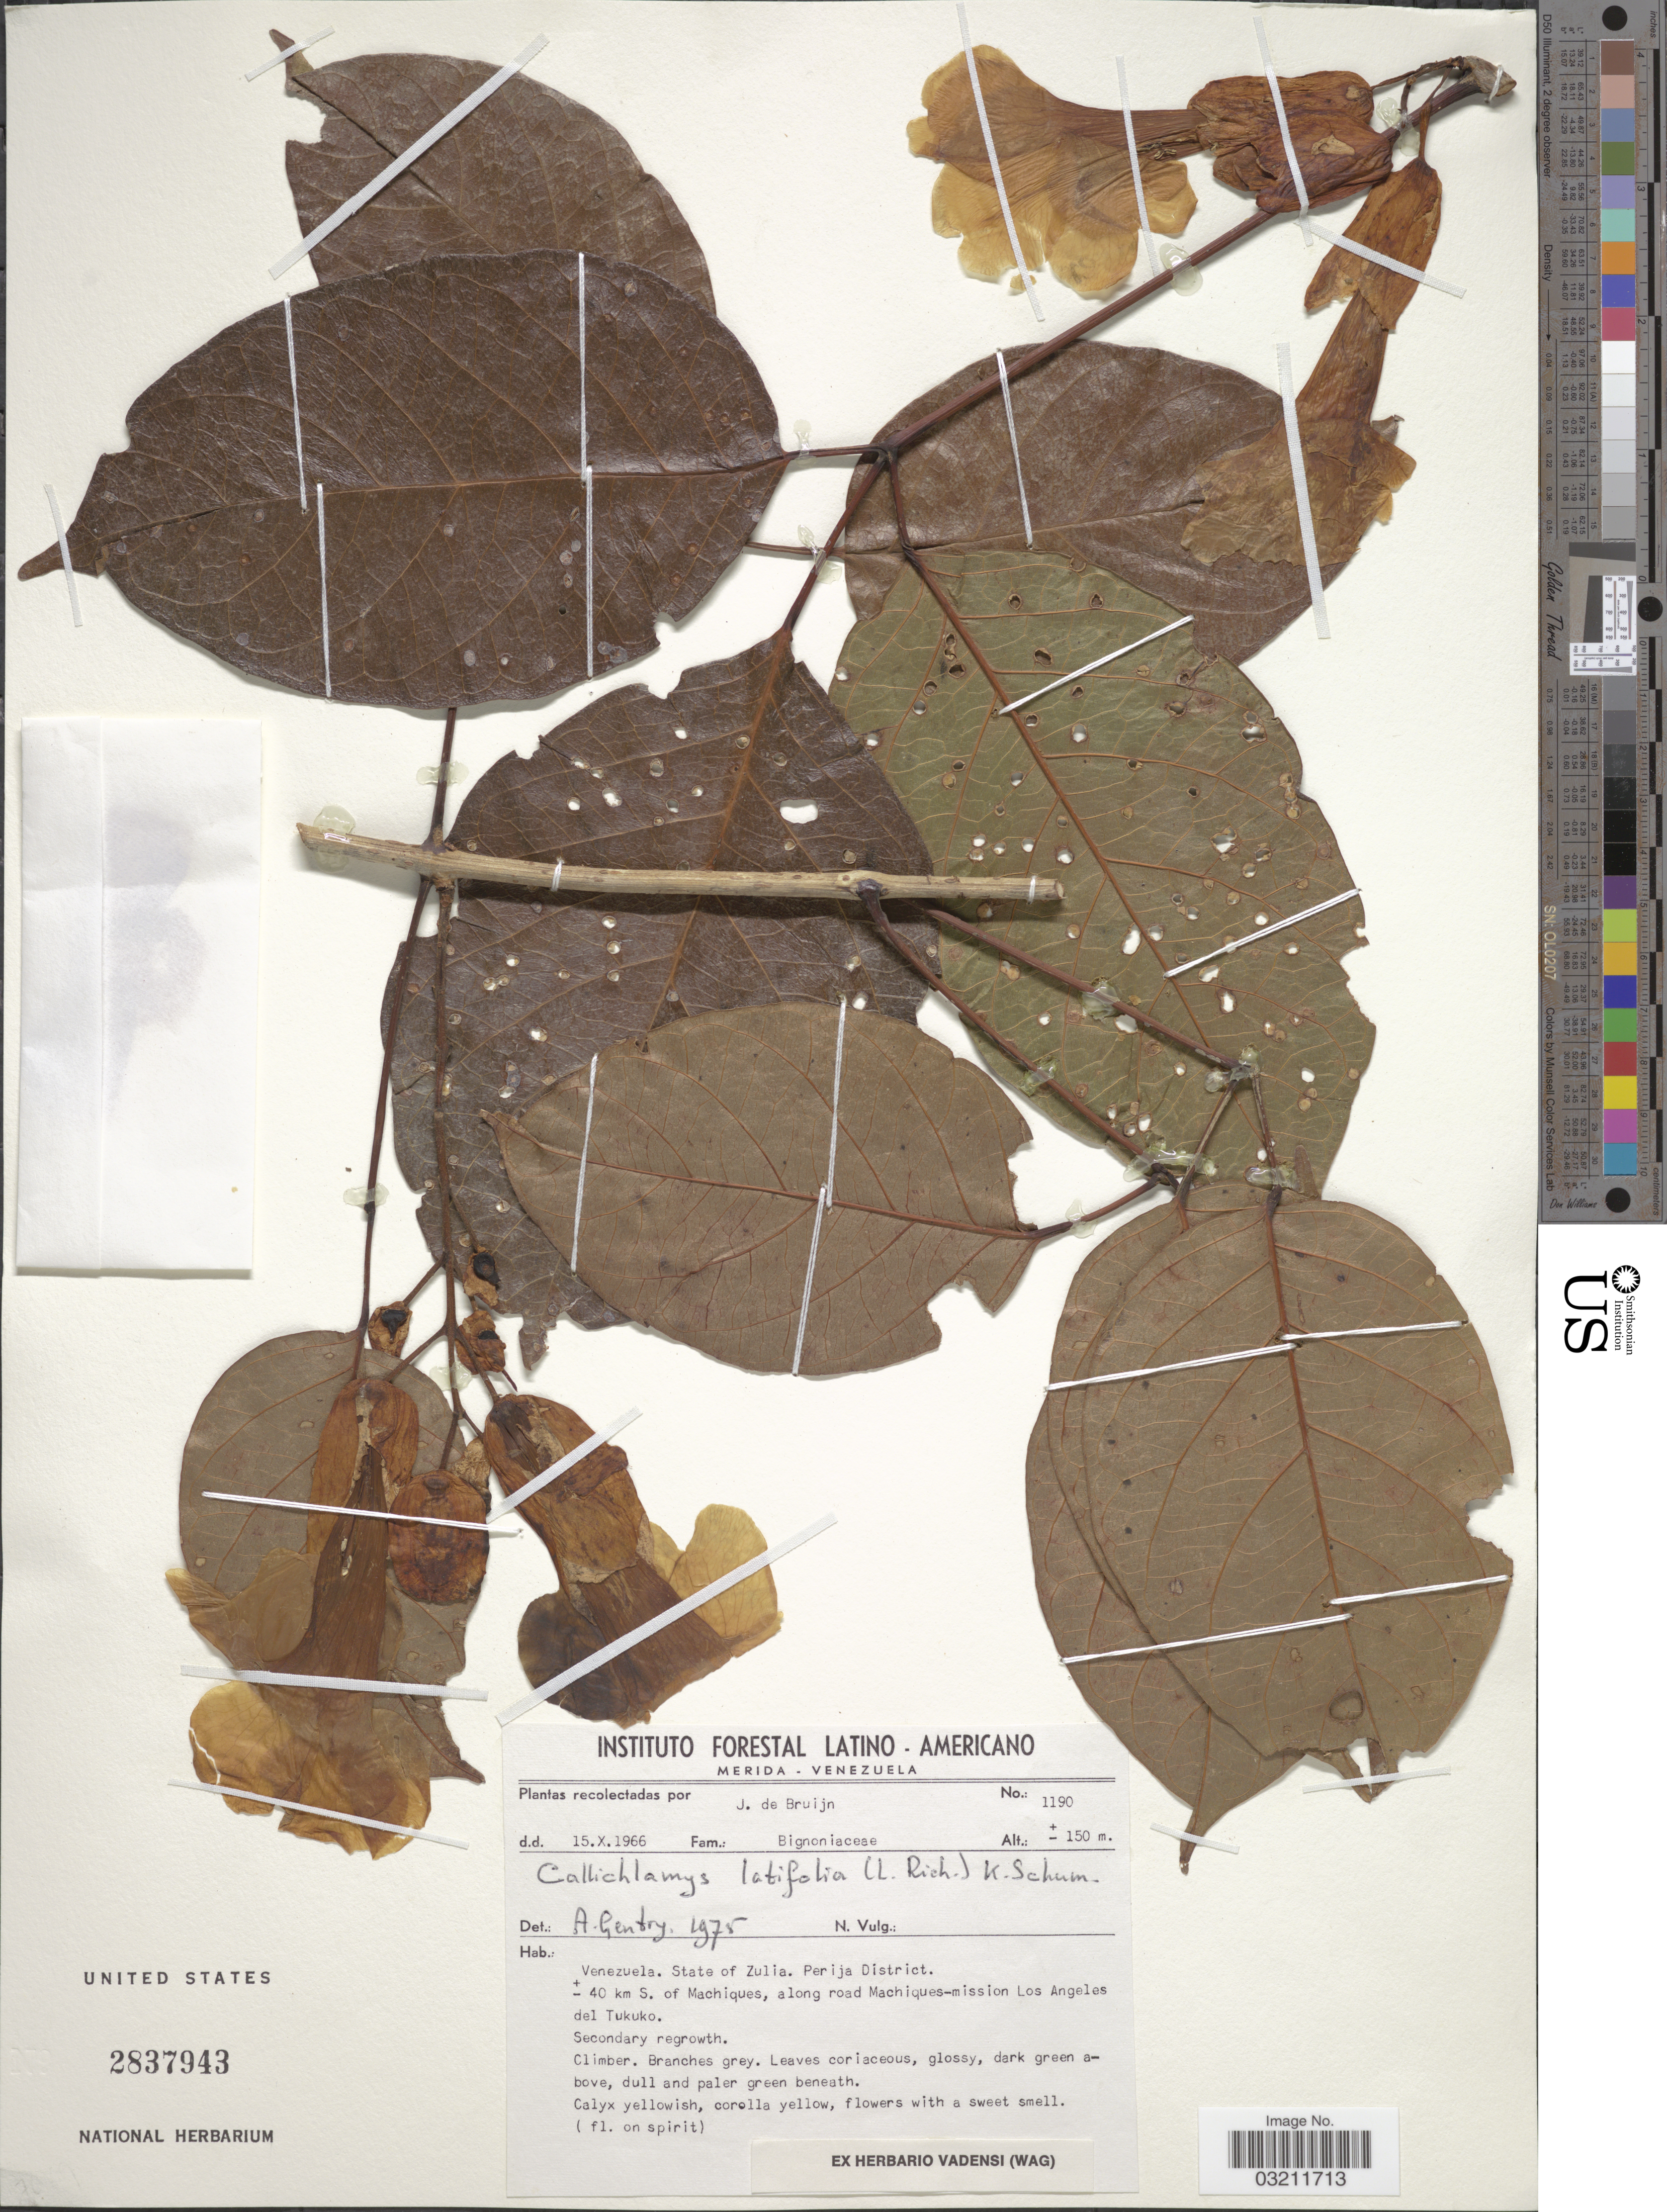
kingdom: Plantae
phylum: Tracheophyta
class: Magnoliopsida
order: Lamiales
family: Bignoniaceae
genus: Callichlamys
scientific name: Callichlamys latifolia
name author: (Rich.) K. Schum.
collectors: J. Bruijn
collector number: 1190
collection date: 1966-10-15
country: Venezuela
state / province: Zulia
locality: Perija District. ± 40 km S. of Machiques, along road Machiques-mission Los Angeles del Tukuko.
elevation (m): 150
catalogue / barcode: US 2837943